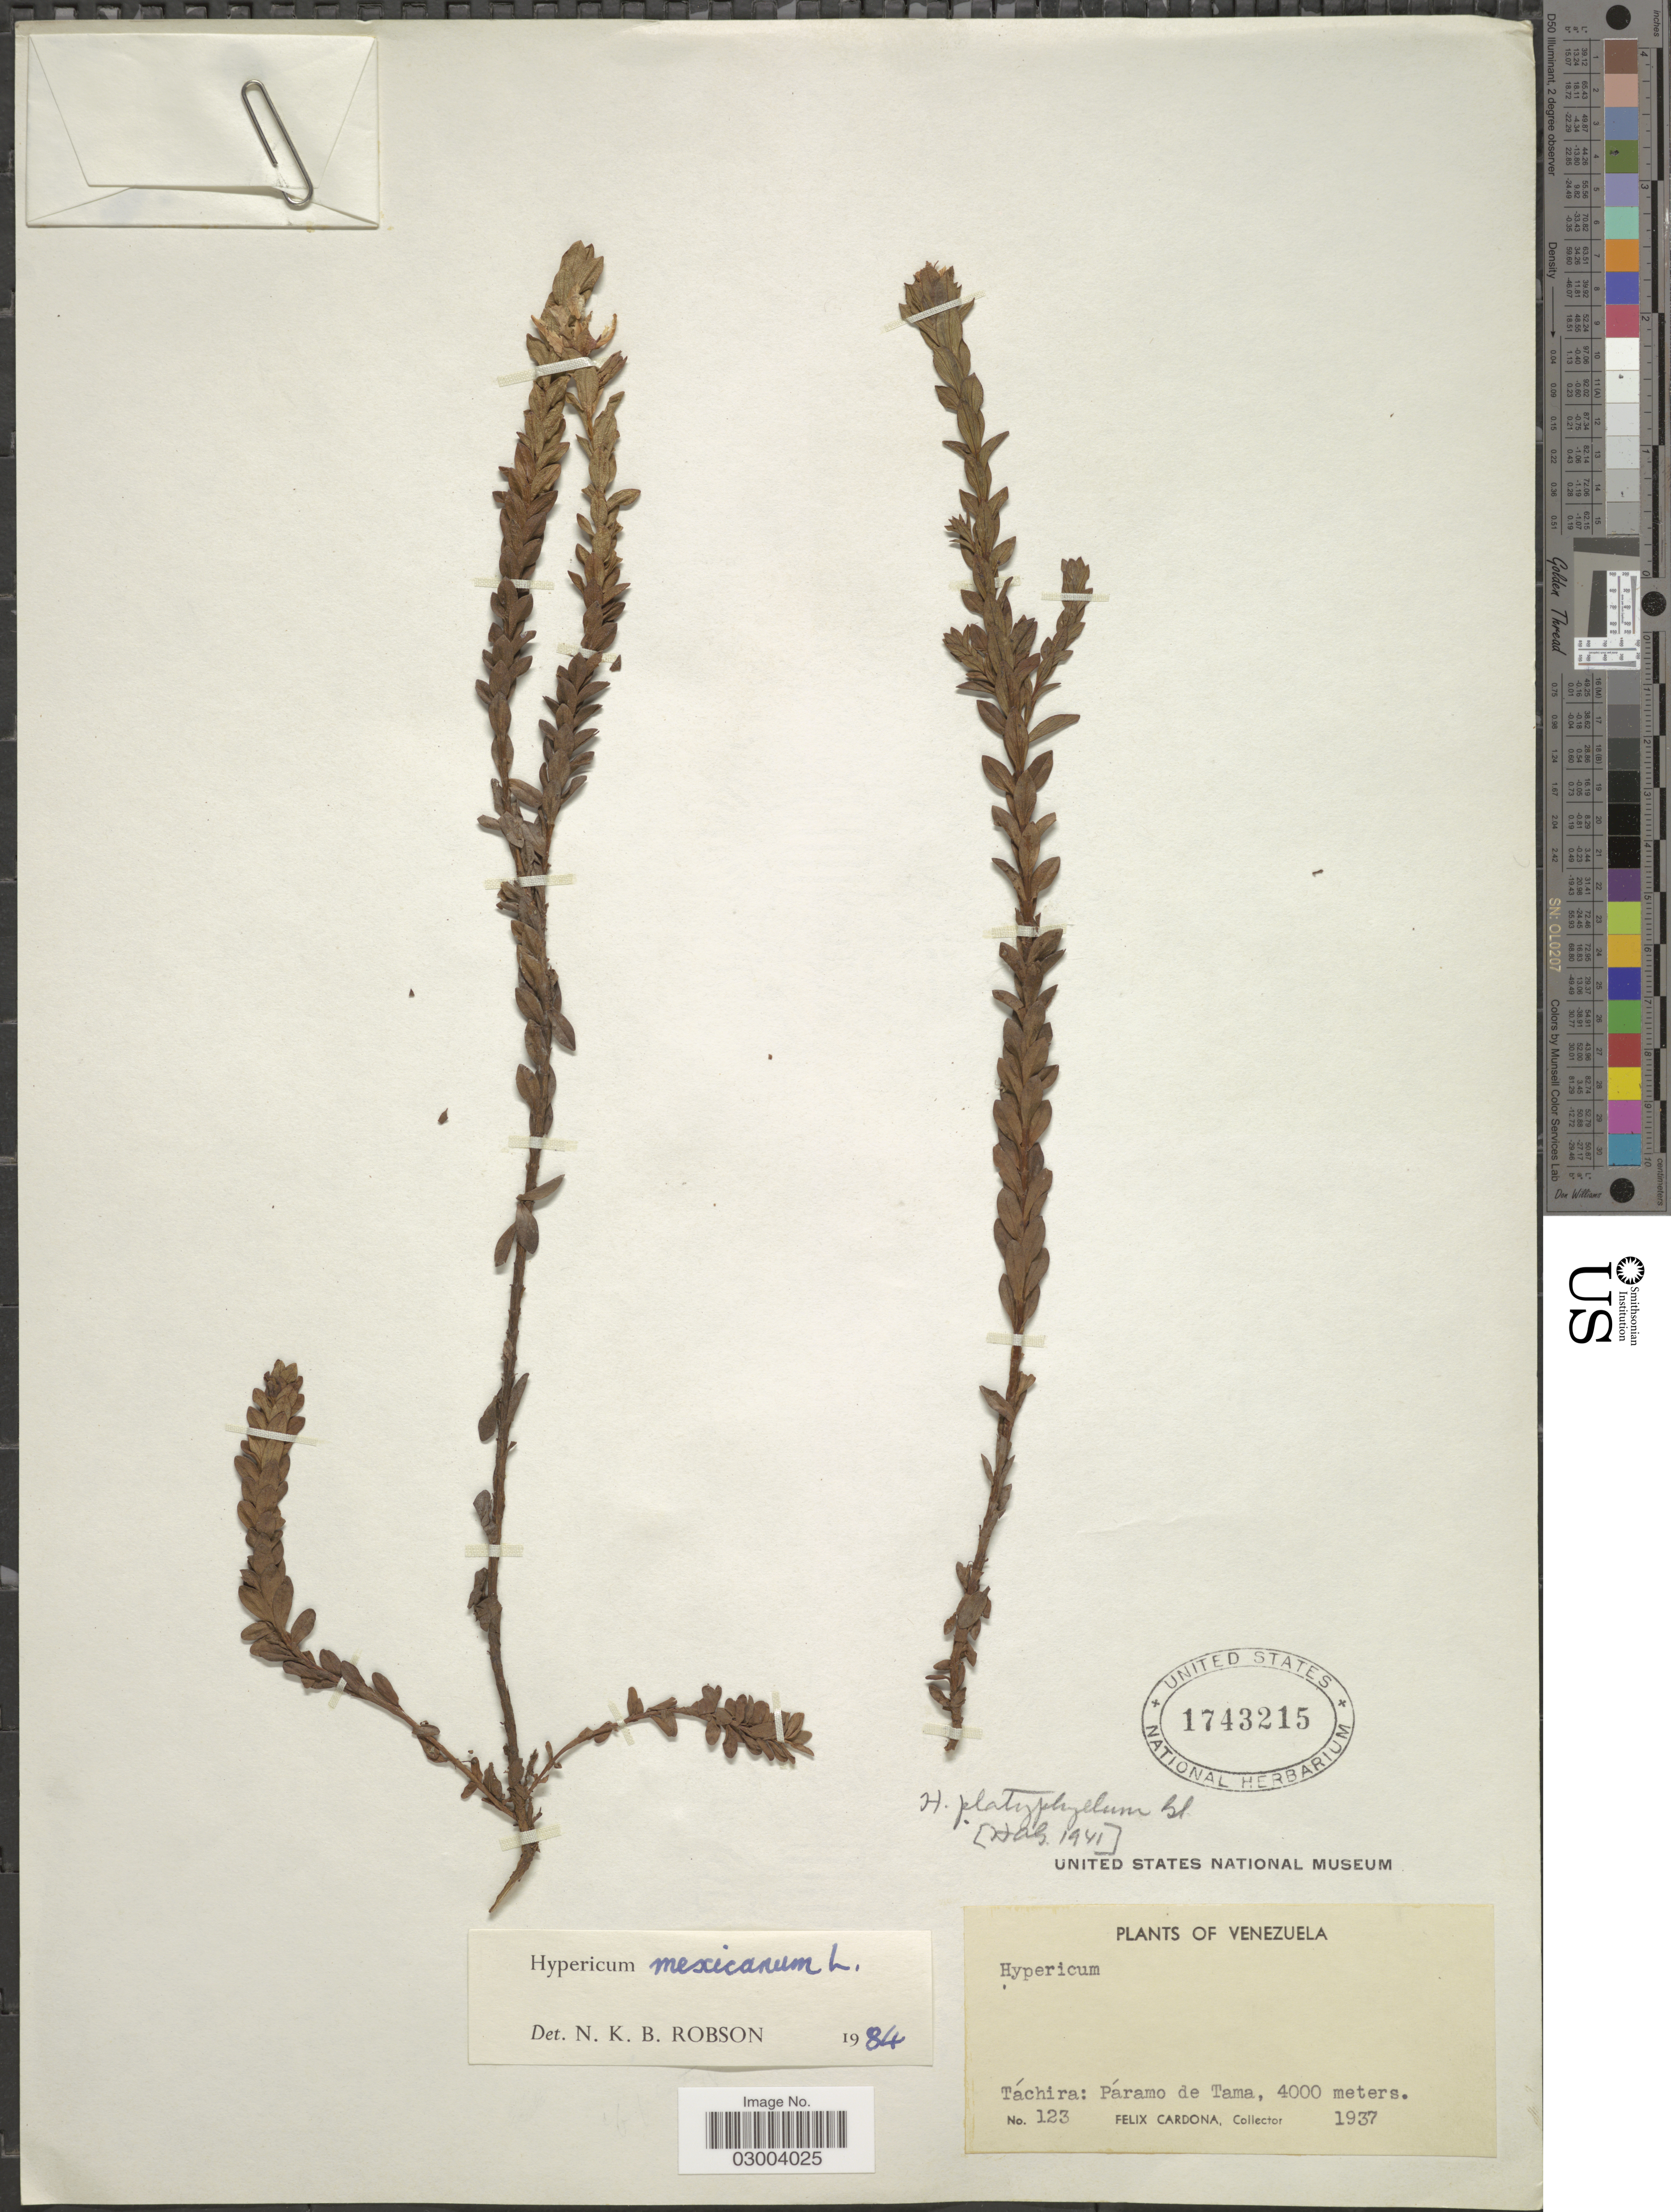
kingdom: Plantae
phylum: Tracheophyta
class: Magnoliopsida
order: Malpighiales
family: Hypericaceae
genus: Hypericum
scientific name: Hypericum mexicanum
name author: L.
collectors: F. Cardona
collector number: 123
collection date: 1937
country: Venezuela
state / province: Tachira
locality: Táchira: Páramo de Tama.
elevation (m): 4000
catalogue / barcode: US 1743215